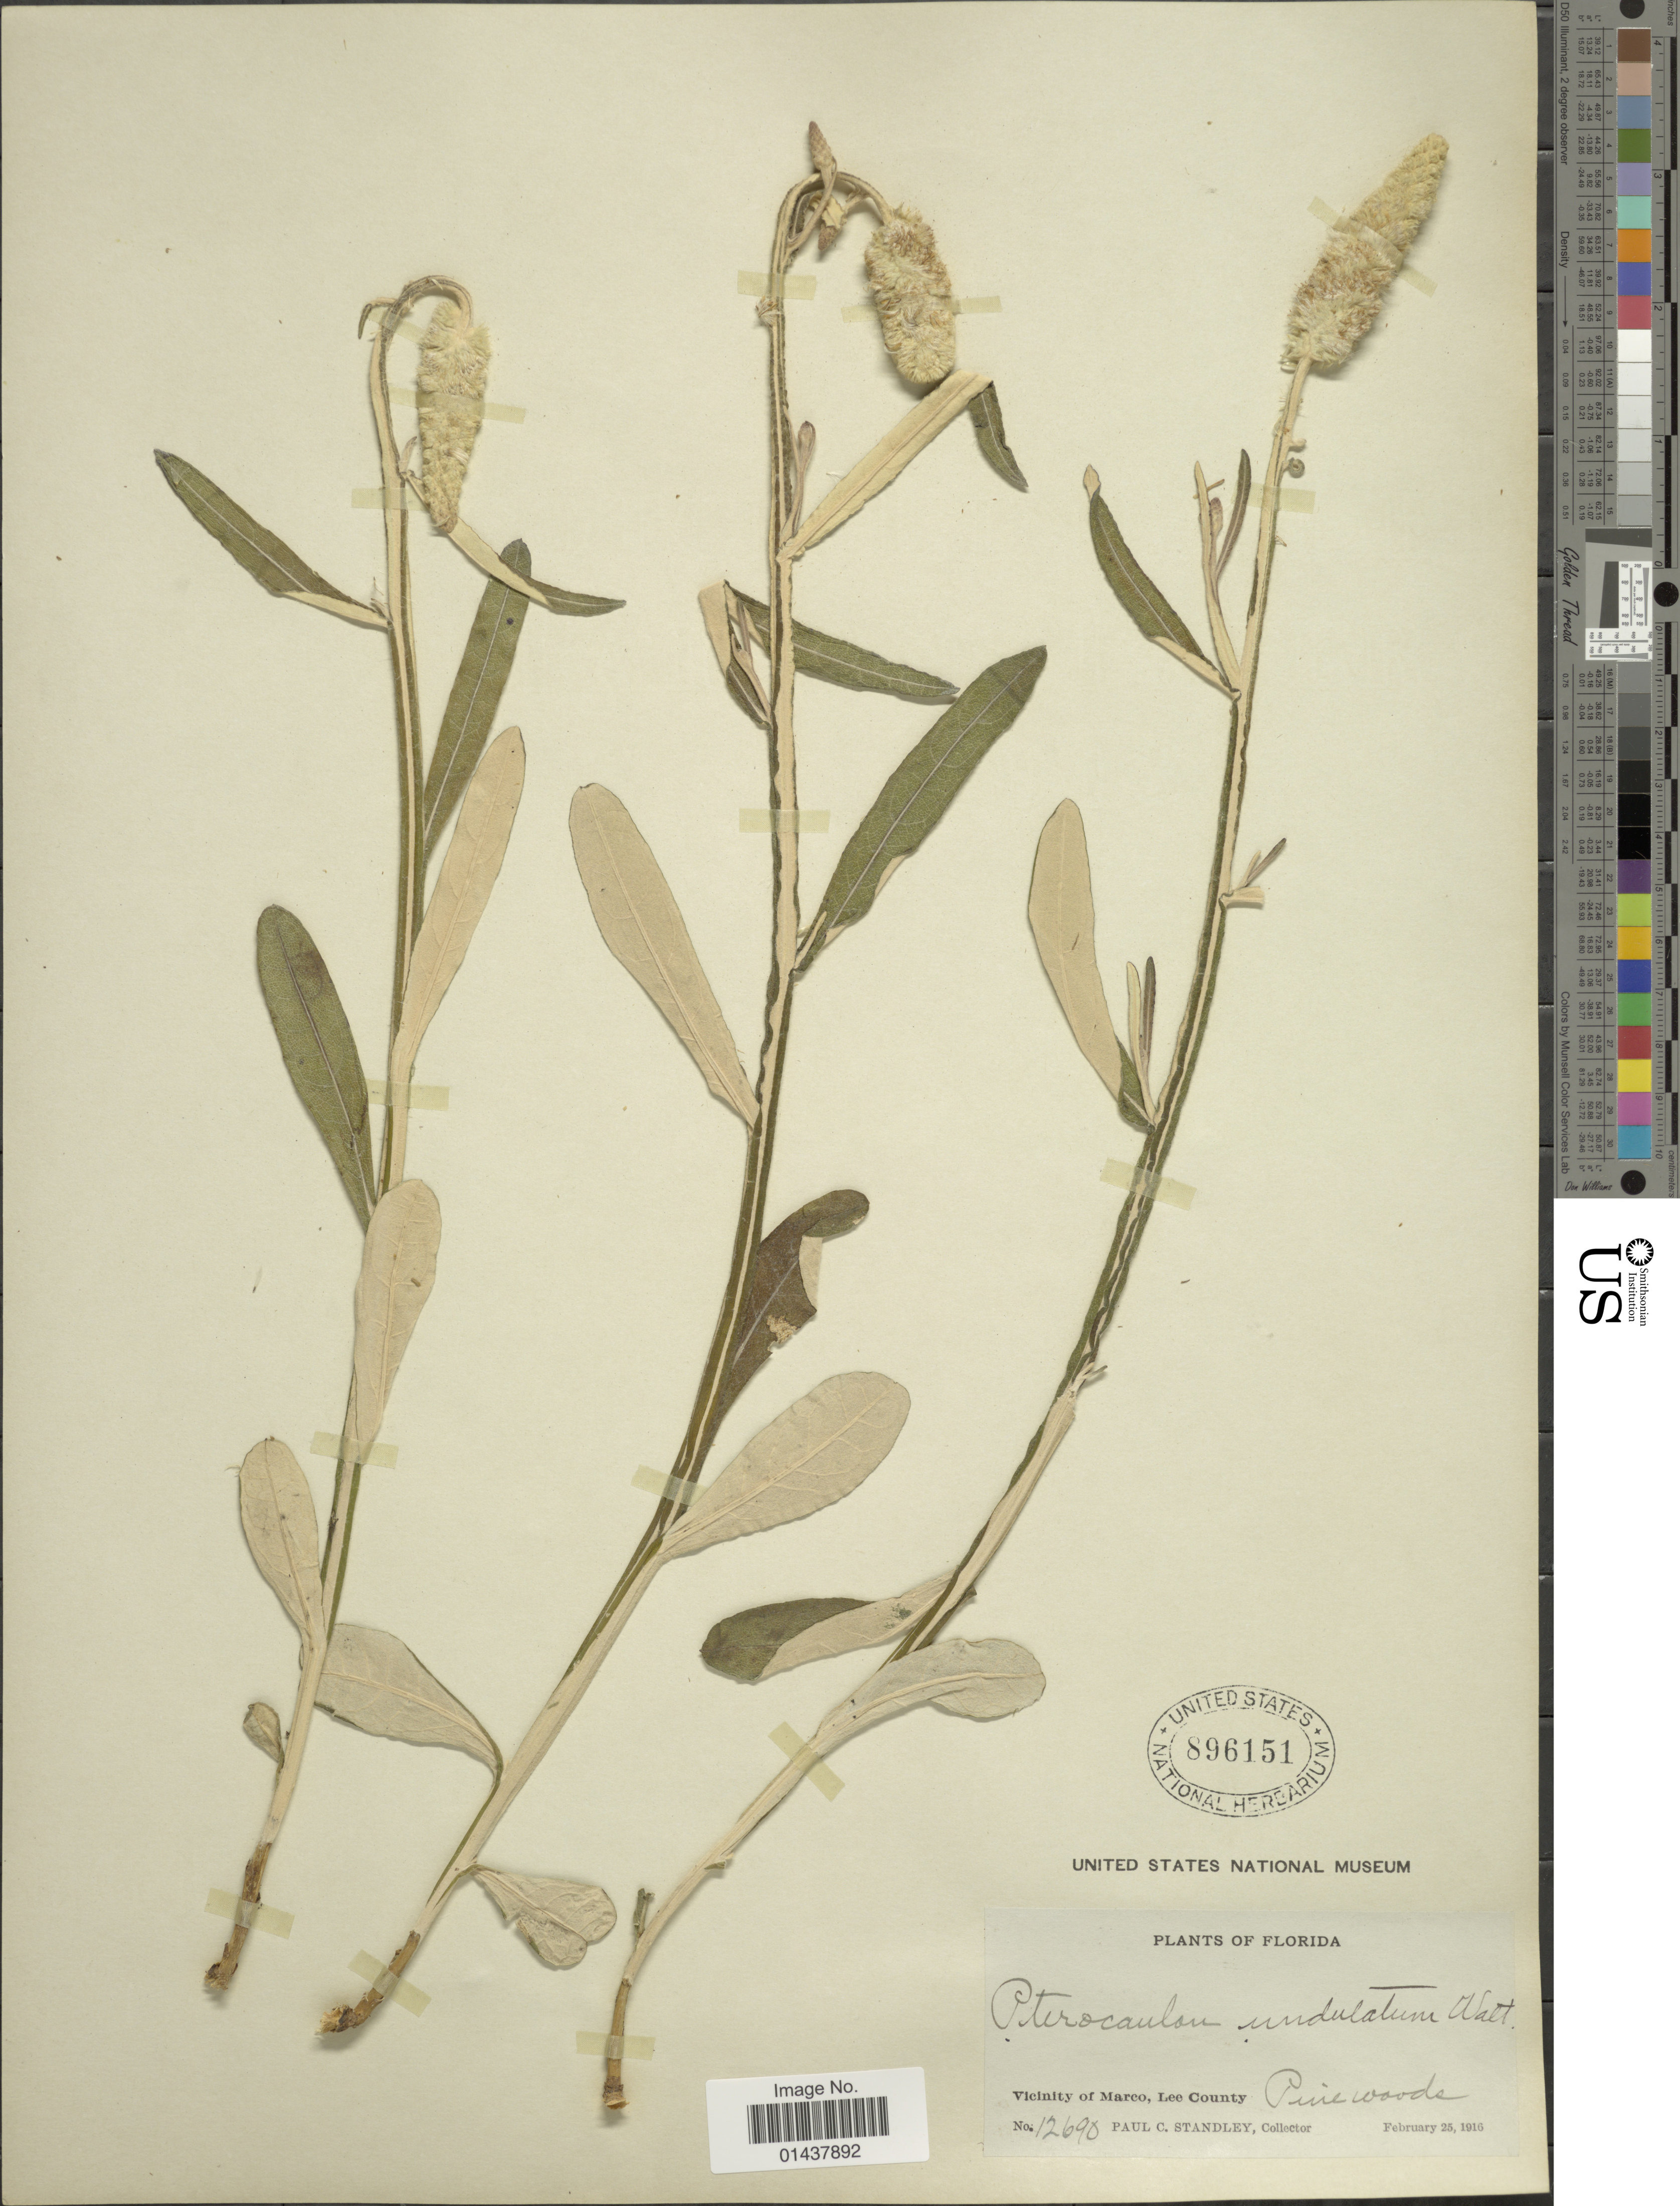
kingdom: Plantae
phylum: Tracheophyta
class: Magnoliopsida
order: Asterales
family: Asteraceae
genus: Pterocaulon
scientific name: Pterocaulon undulatum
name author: C. Mohr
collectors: P. C. Standley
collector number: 12690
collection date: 1916-02-25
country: United States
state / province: Florida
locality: Vicinity of Marco, Lee County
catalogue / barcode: US 896151